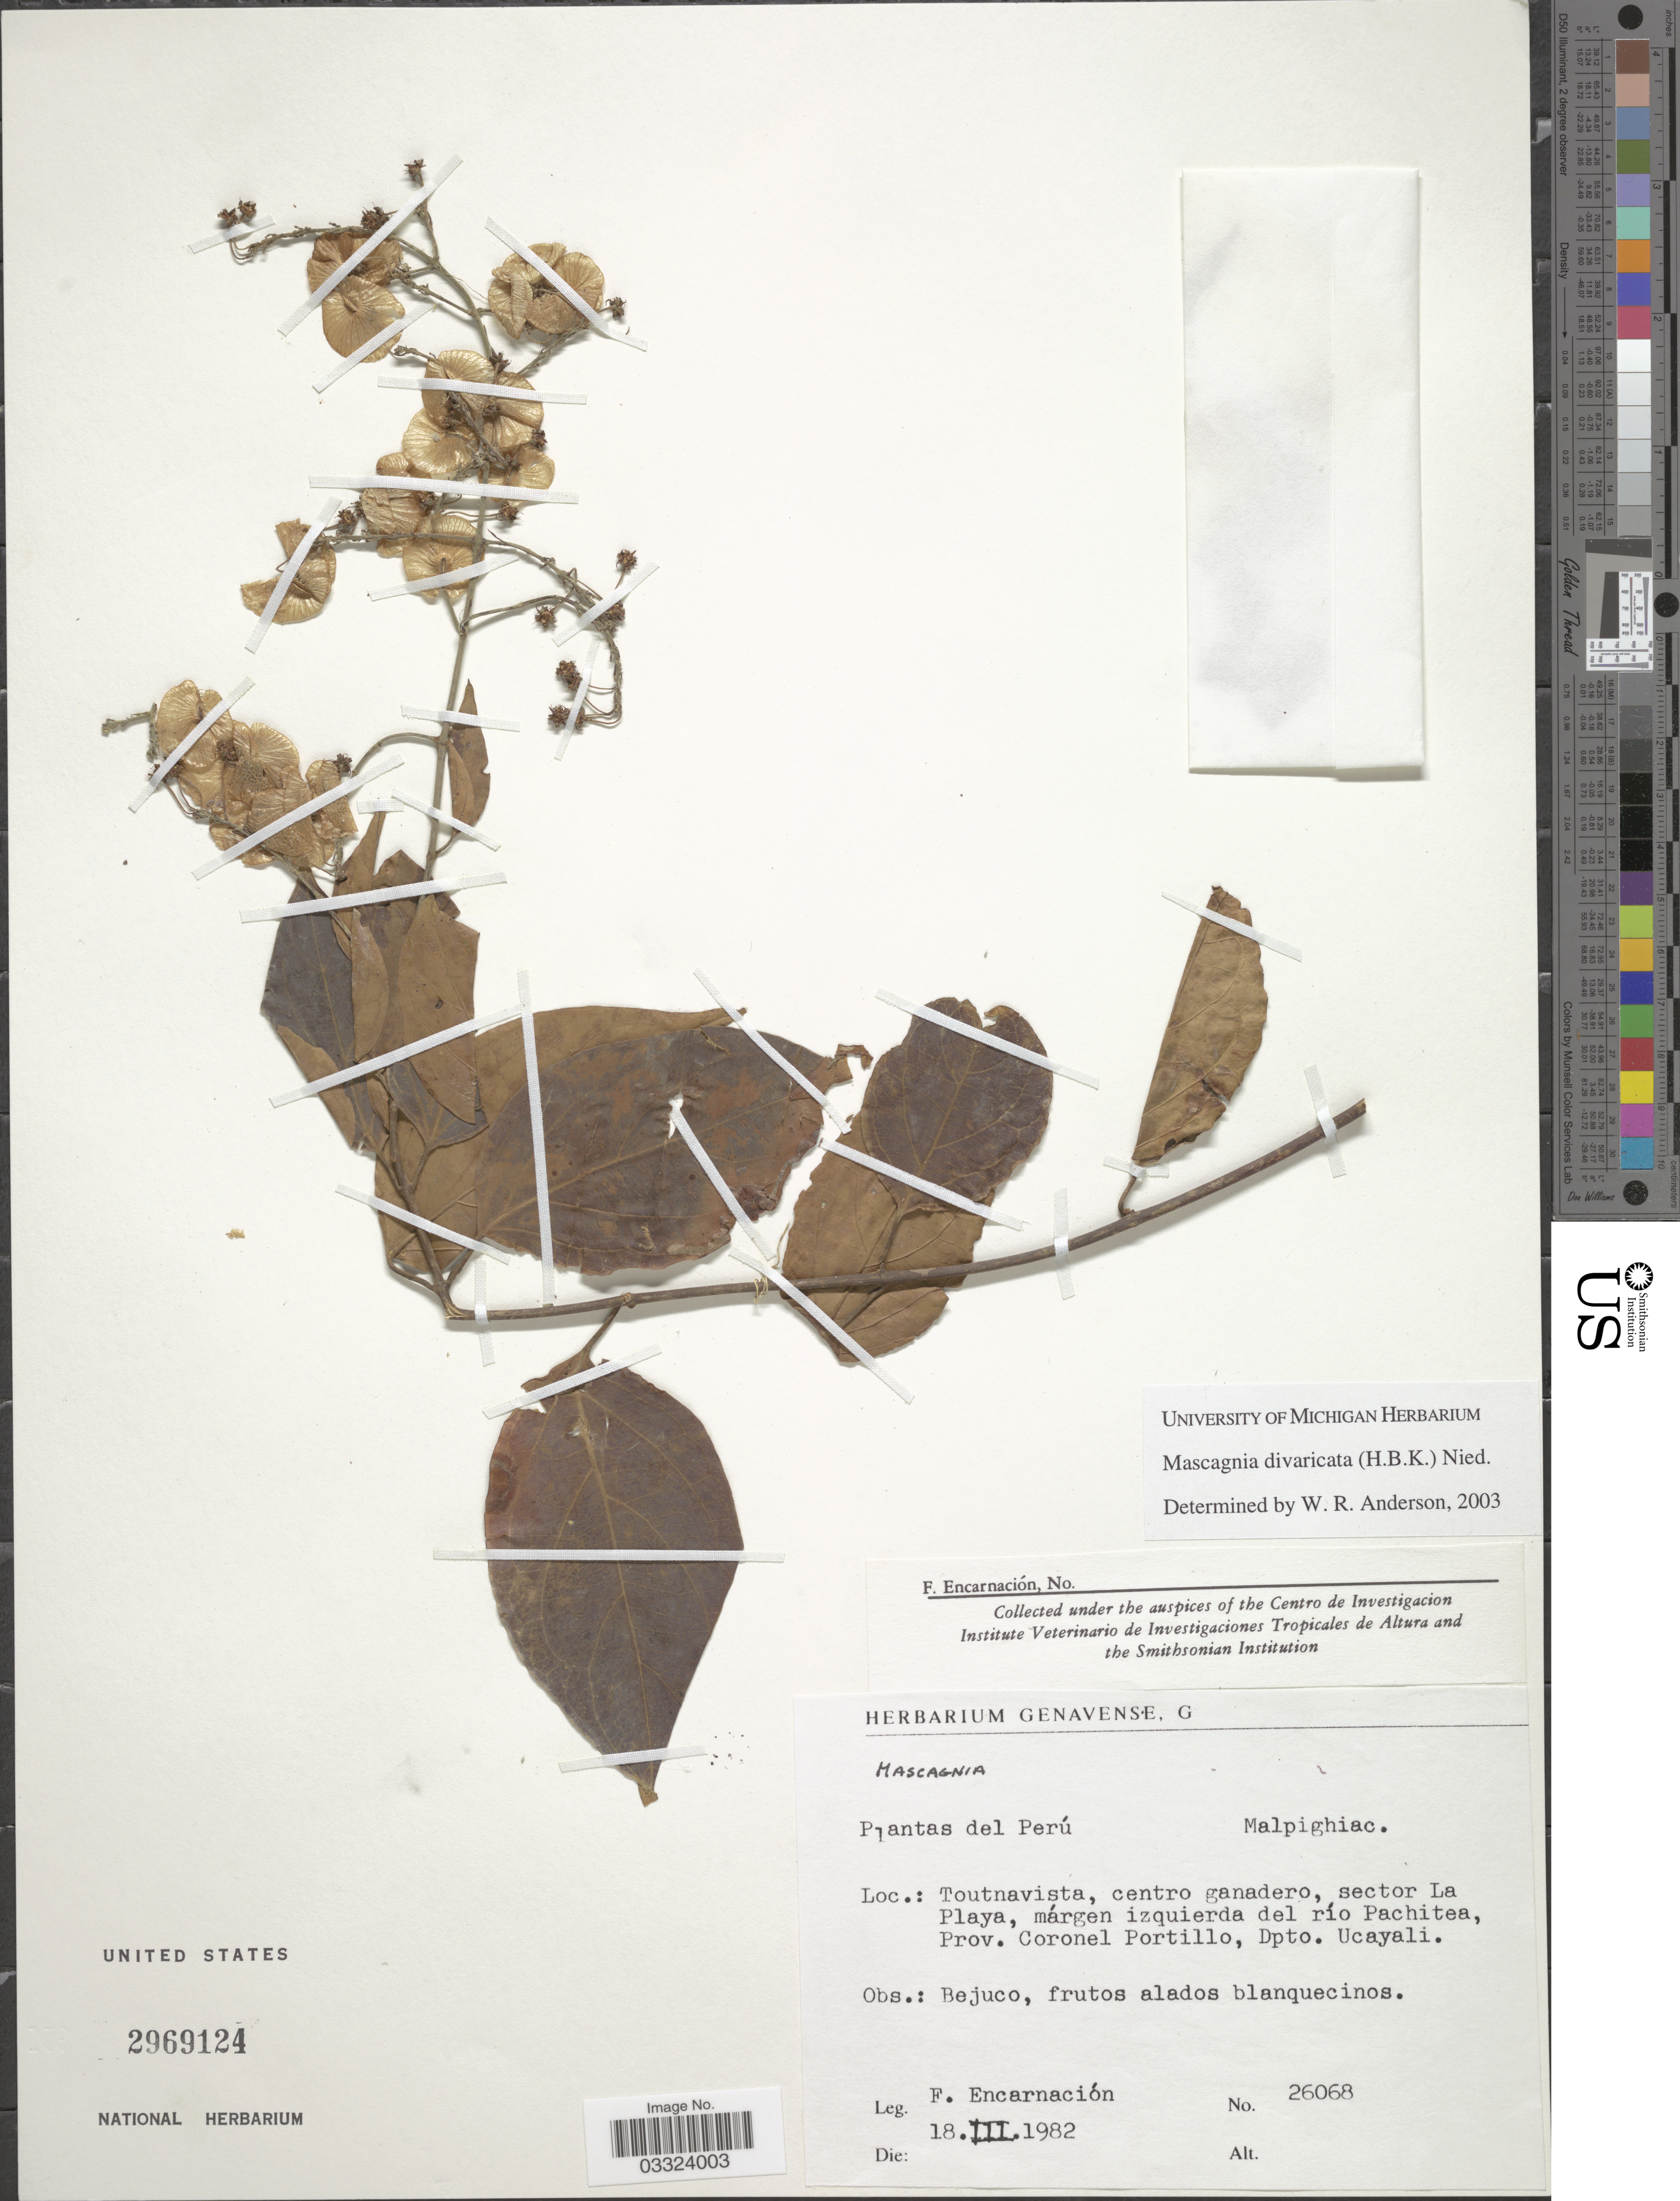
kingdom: Plantae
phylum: Tracheophyta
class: Magnoliopsida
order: Malpighiales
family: Malpighiaceae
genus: Mascagnia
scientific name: Mascagnia divaricata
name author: (Kunth) Nied.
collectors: F. Encarnación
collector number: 26068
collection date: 1982-03-18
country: Peru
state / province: Ucayali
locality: Toutnavista, centro ganadero, sector La Playa, márgen izquierda del río Pachitea, Prov. Coronel Portillo, Dpto. Ucayali.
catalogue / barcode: US 2969124